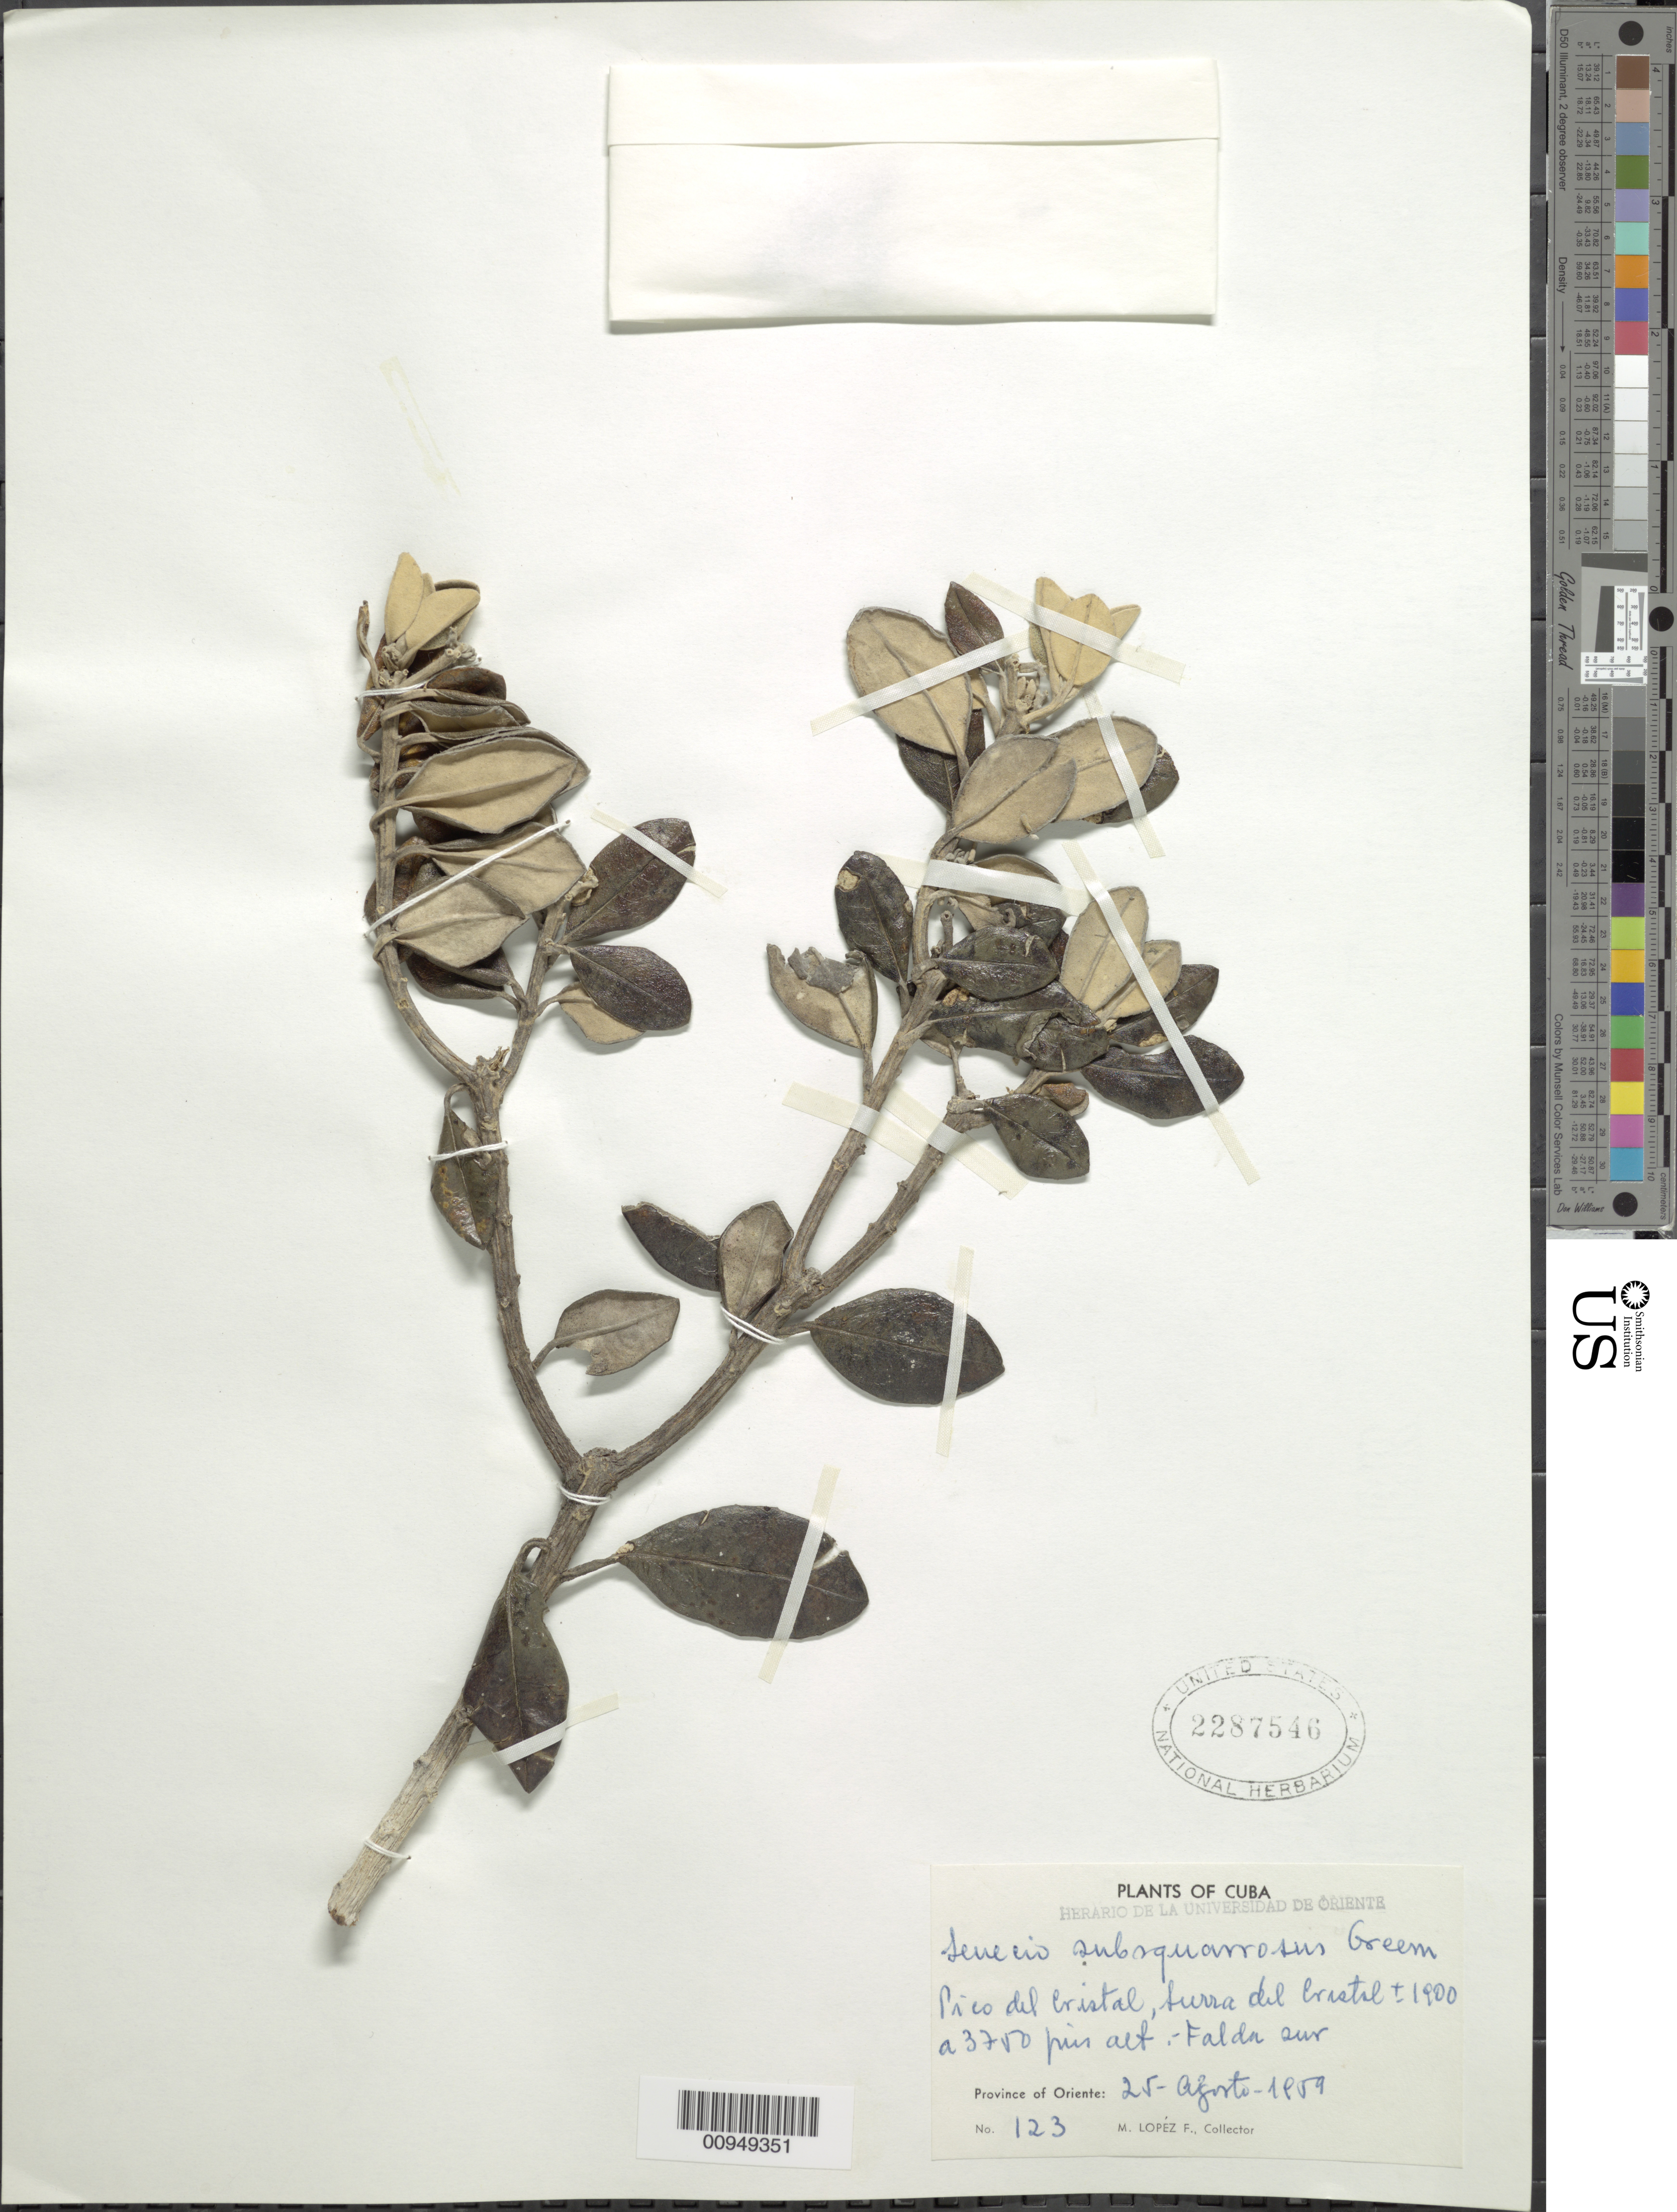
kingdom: Plantae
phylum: Tracheophyta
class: Magnoliopsida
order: Asterales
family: Asteraceae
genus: Senecio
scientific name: Senecio subsquarrosus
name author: Greenm.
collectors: M. López Figueiras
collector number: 123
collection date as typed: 25 Aug 1959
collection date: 1959-08-25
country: Cuba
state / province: Oriente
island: Cuba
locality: Pico del Cristal, Sierra del Cristal, Falda sur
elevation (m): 579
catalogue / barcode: US 2287546